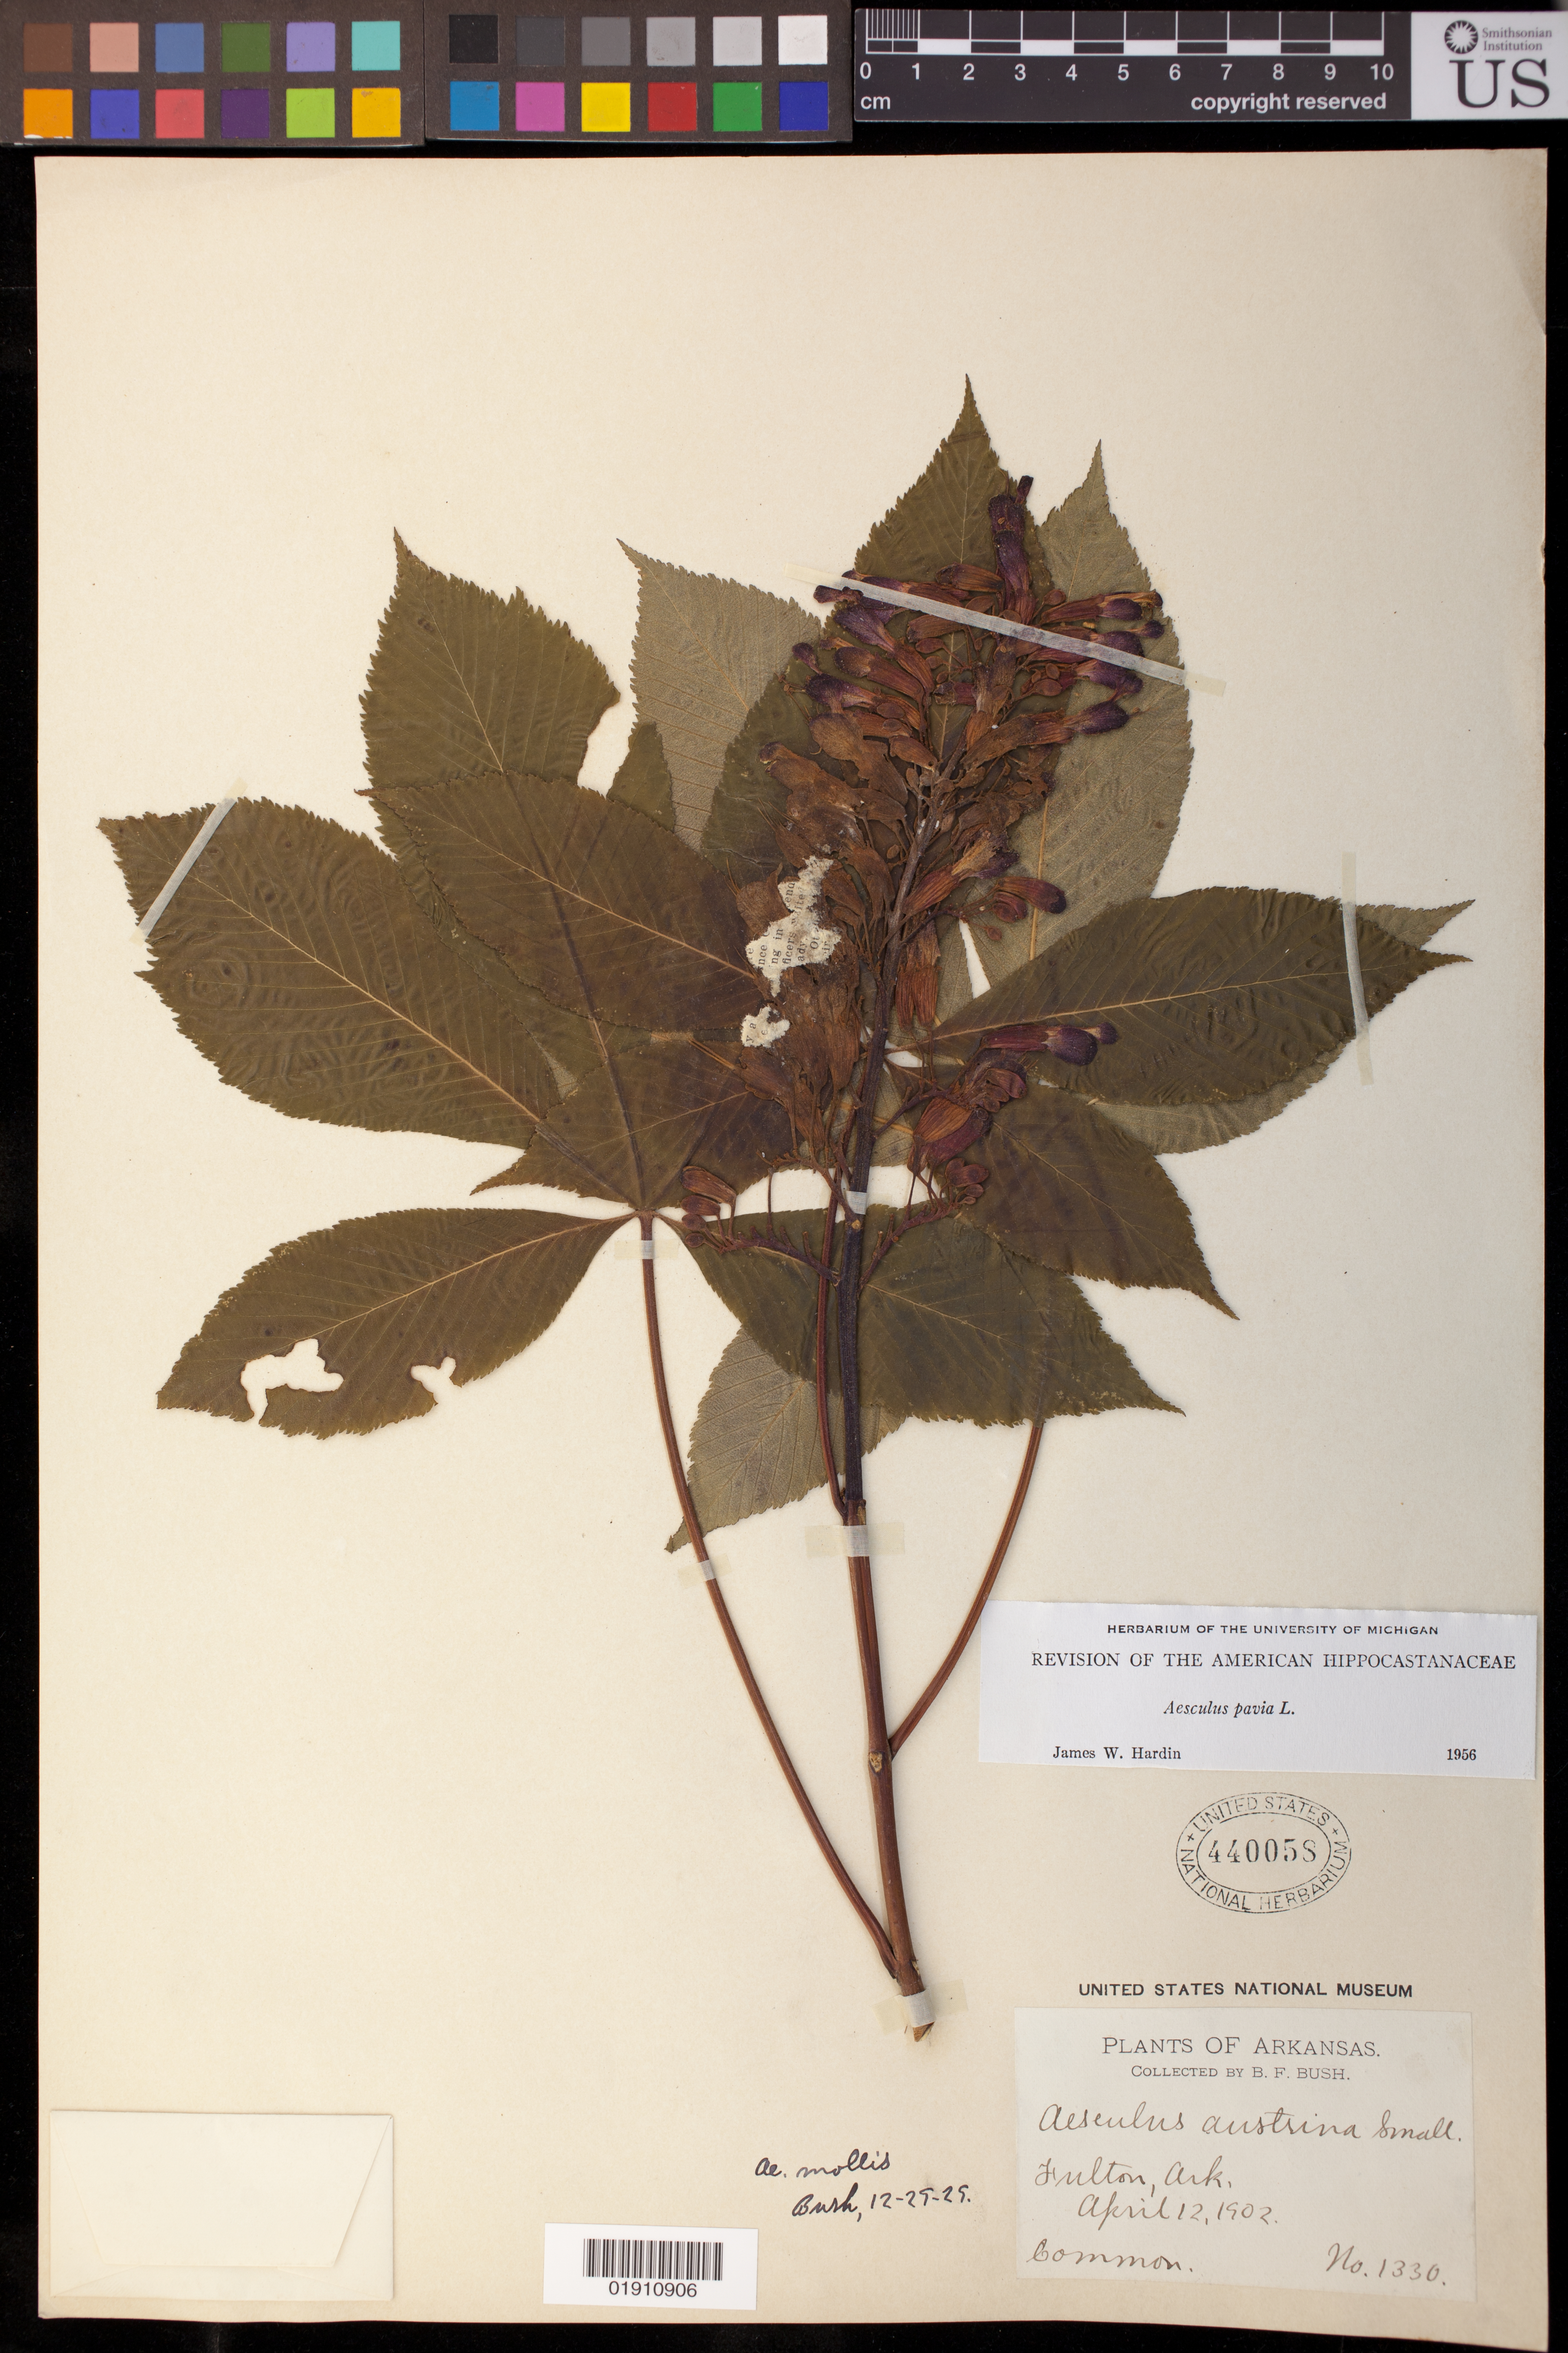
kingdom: Plantae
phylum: Tracheophyta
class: Magnoliopsida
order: Sapindales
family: Sapindaceae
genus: Aesculus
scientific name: Aesculus pavia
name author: L.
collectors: B. F. Bush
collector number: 1330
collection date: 1902-04-12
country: United States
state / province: Arkansas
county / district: Fulton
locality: Fulton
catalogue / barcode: US 440058